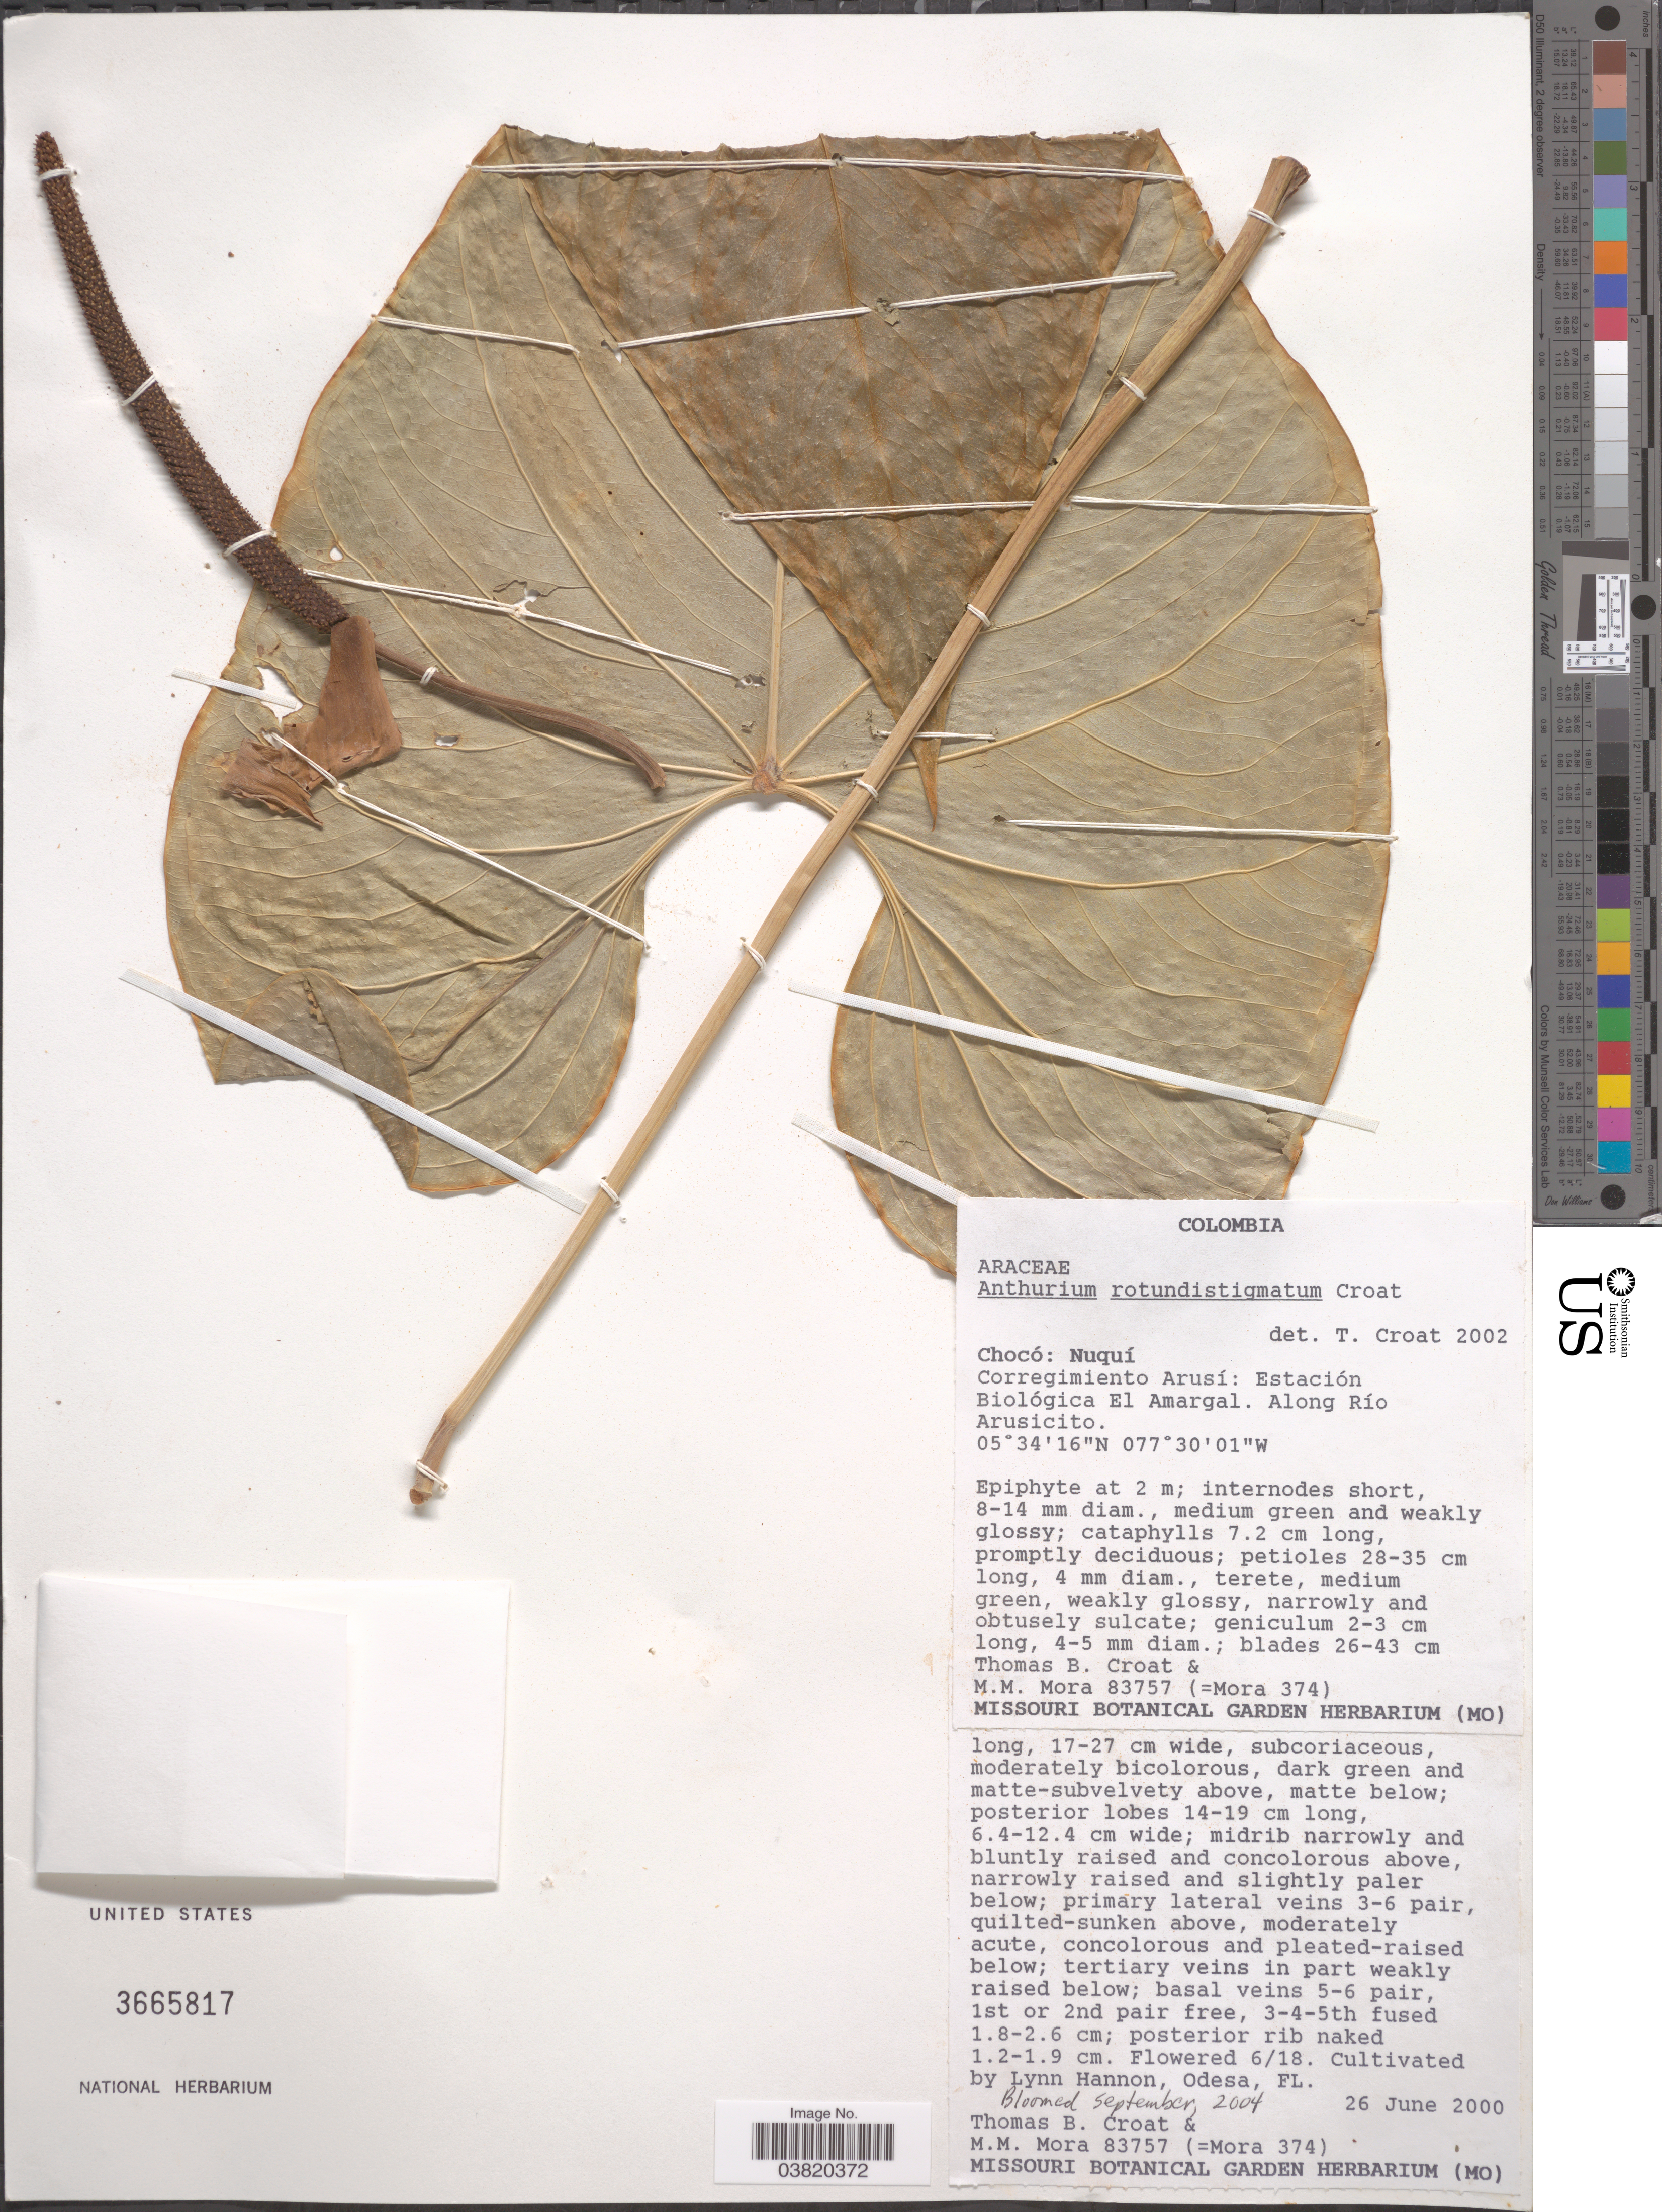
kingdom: Plantae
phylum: Tracheophyta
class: Liliopsida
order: Alismatales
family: Araceae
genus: Anthurium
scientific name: Anthurium rotundistigmatum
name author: Croat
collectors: T. B. Croat & M. M. Mora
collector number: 83757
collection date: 2000-06-26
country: Colombia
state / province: Chocó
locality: Nuquí. Corregimiento Arusí: Estación Biológica El Amargal. Along Río Arusicito.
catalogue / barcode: US 3665817